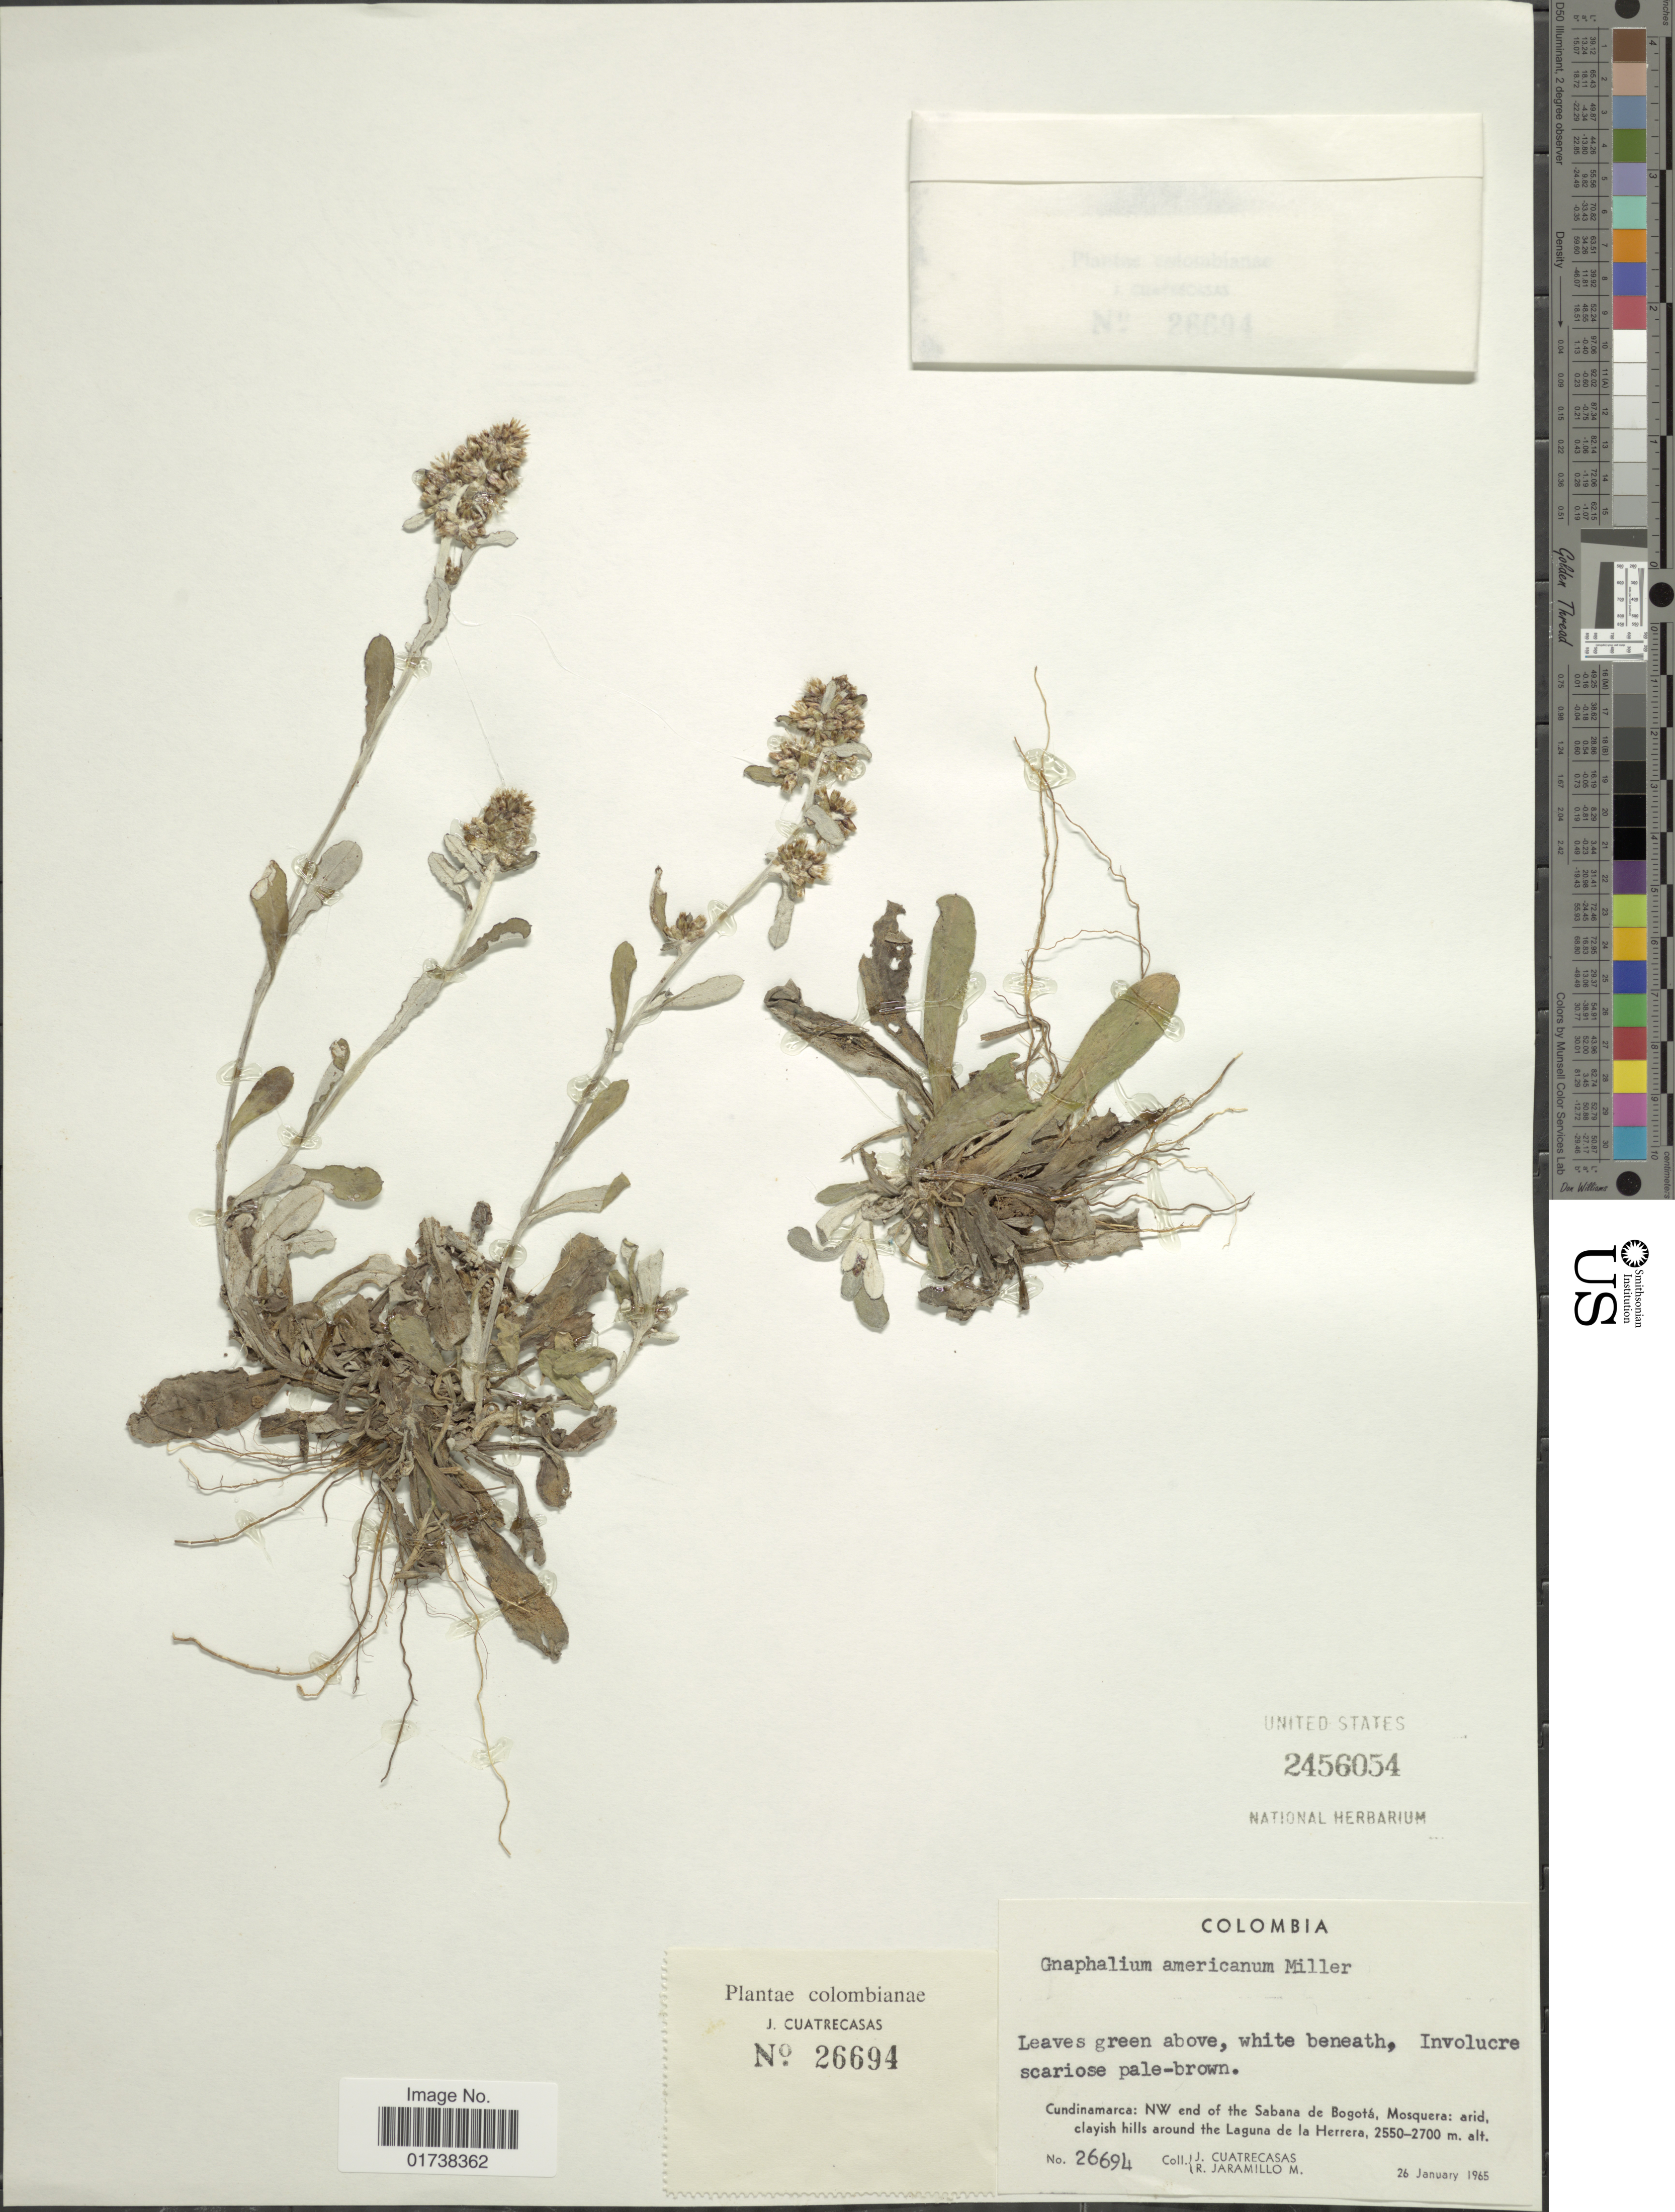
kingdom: Plantae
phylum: Tracheophyta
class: Magnoliopsida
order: Asterales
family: Asteraceae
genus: Gamochaeta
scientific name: Gamochaeta americana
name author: (Mill.) Wedd.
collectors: J. Cuatrecasas & R. Jaramillo M.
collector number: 26694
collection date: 1965-01-26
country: Colombia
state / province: Cundinamarca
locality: NW end of the Sabana de Bogota, Mosquera, arid, clayish hills around the laguna de la Herrera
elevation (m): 2550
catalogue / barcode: US 2465054